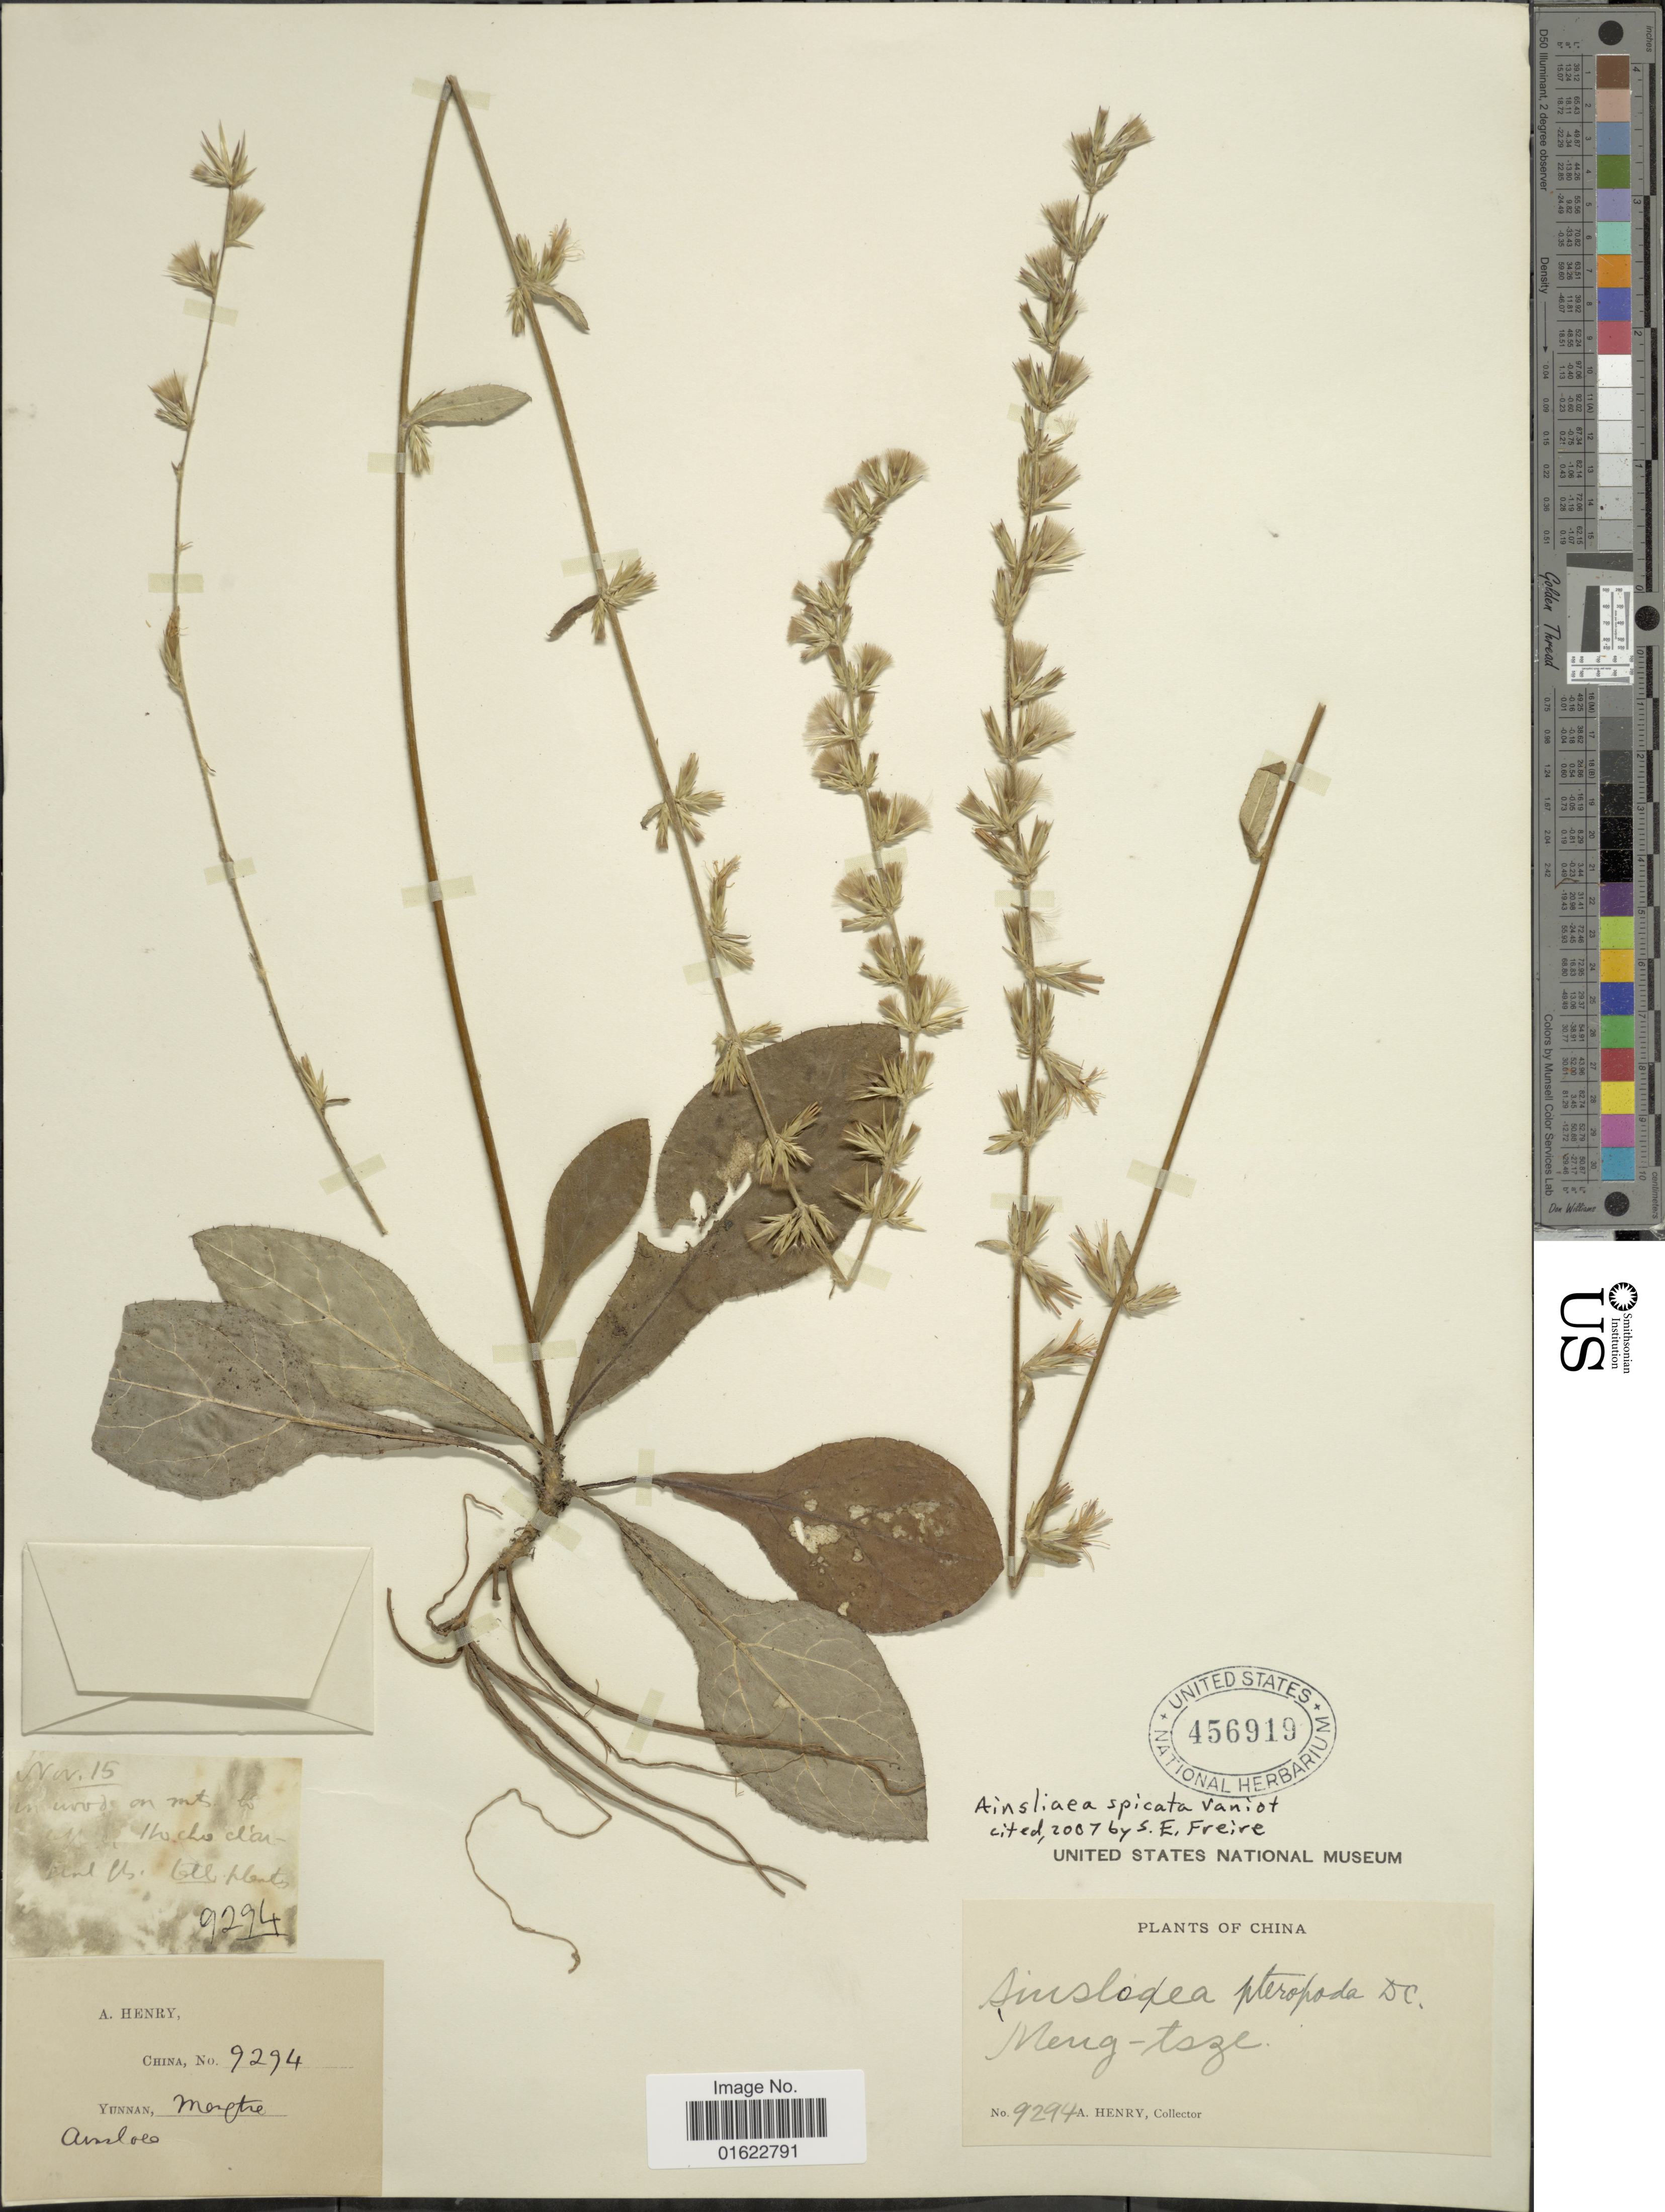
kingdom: Plantae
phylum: Tracheophyta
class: Magnoliopsida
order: Asterales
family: Asteraceae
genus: Ainsliaea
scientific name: Ainsliaea spicata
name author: Vaniot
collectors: A. Henry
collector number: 9294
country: China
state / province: Yunnan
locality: Meng-tsze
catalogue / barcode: US 456919